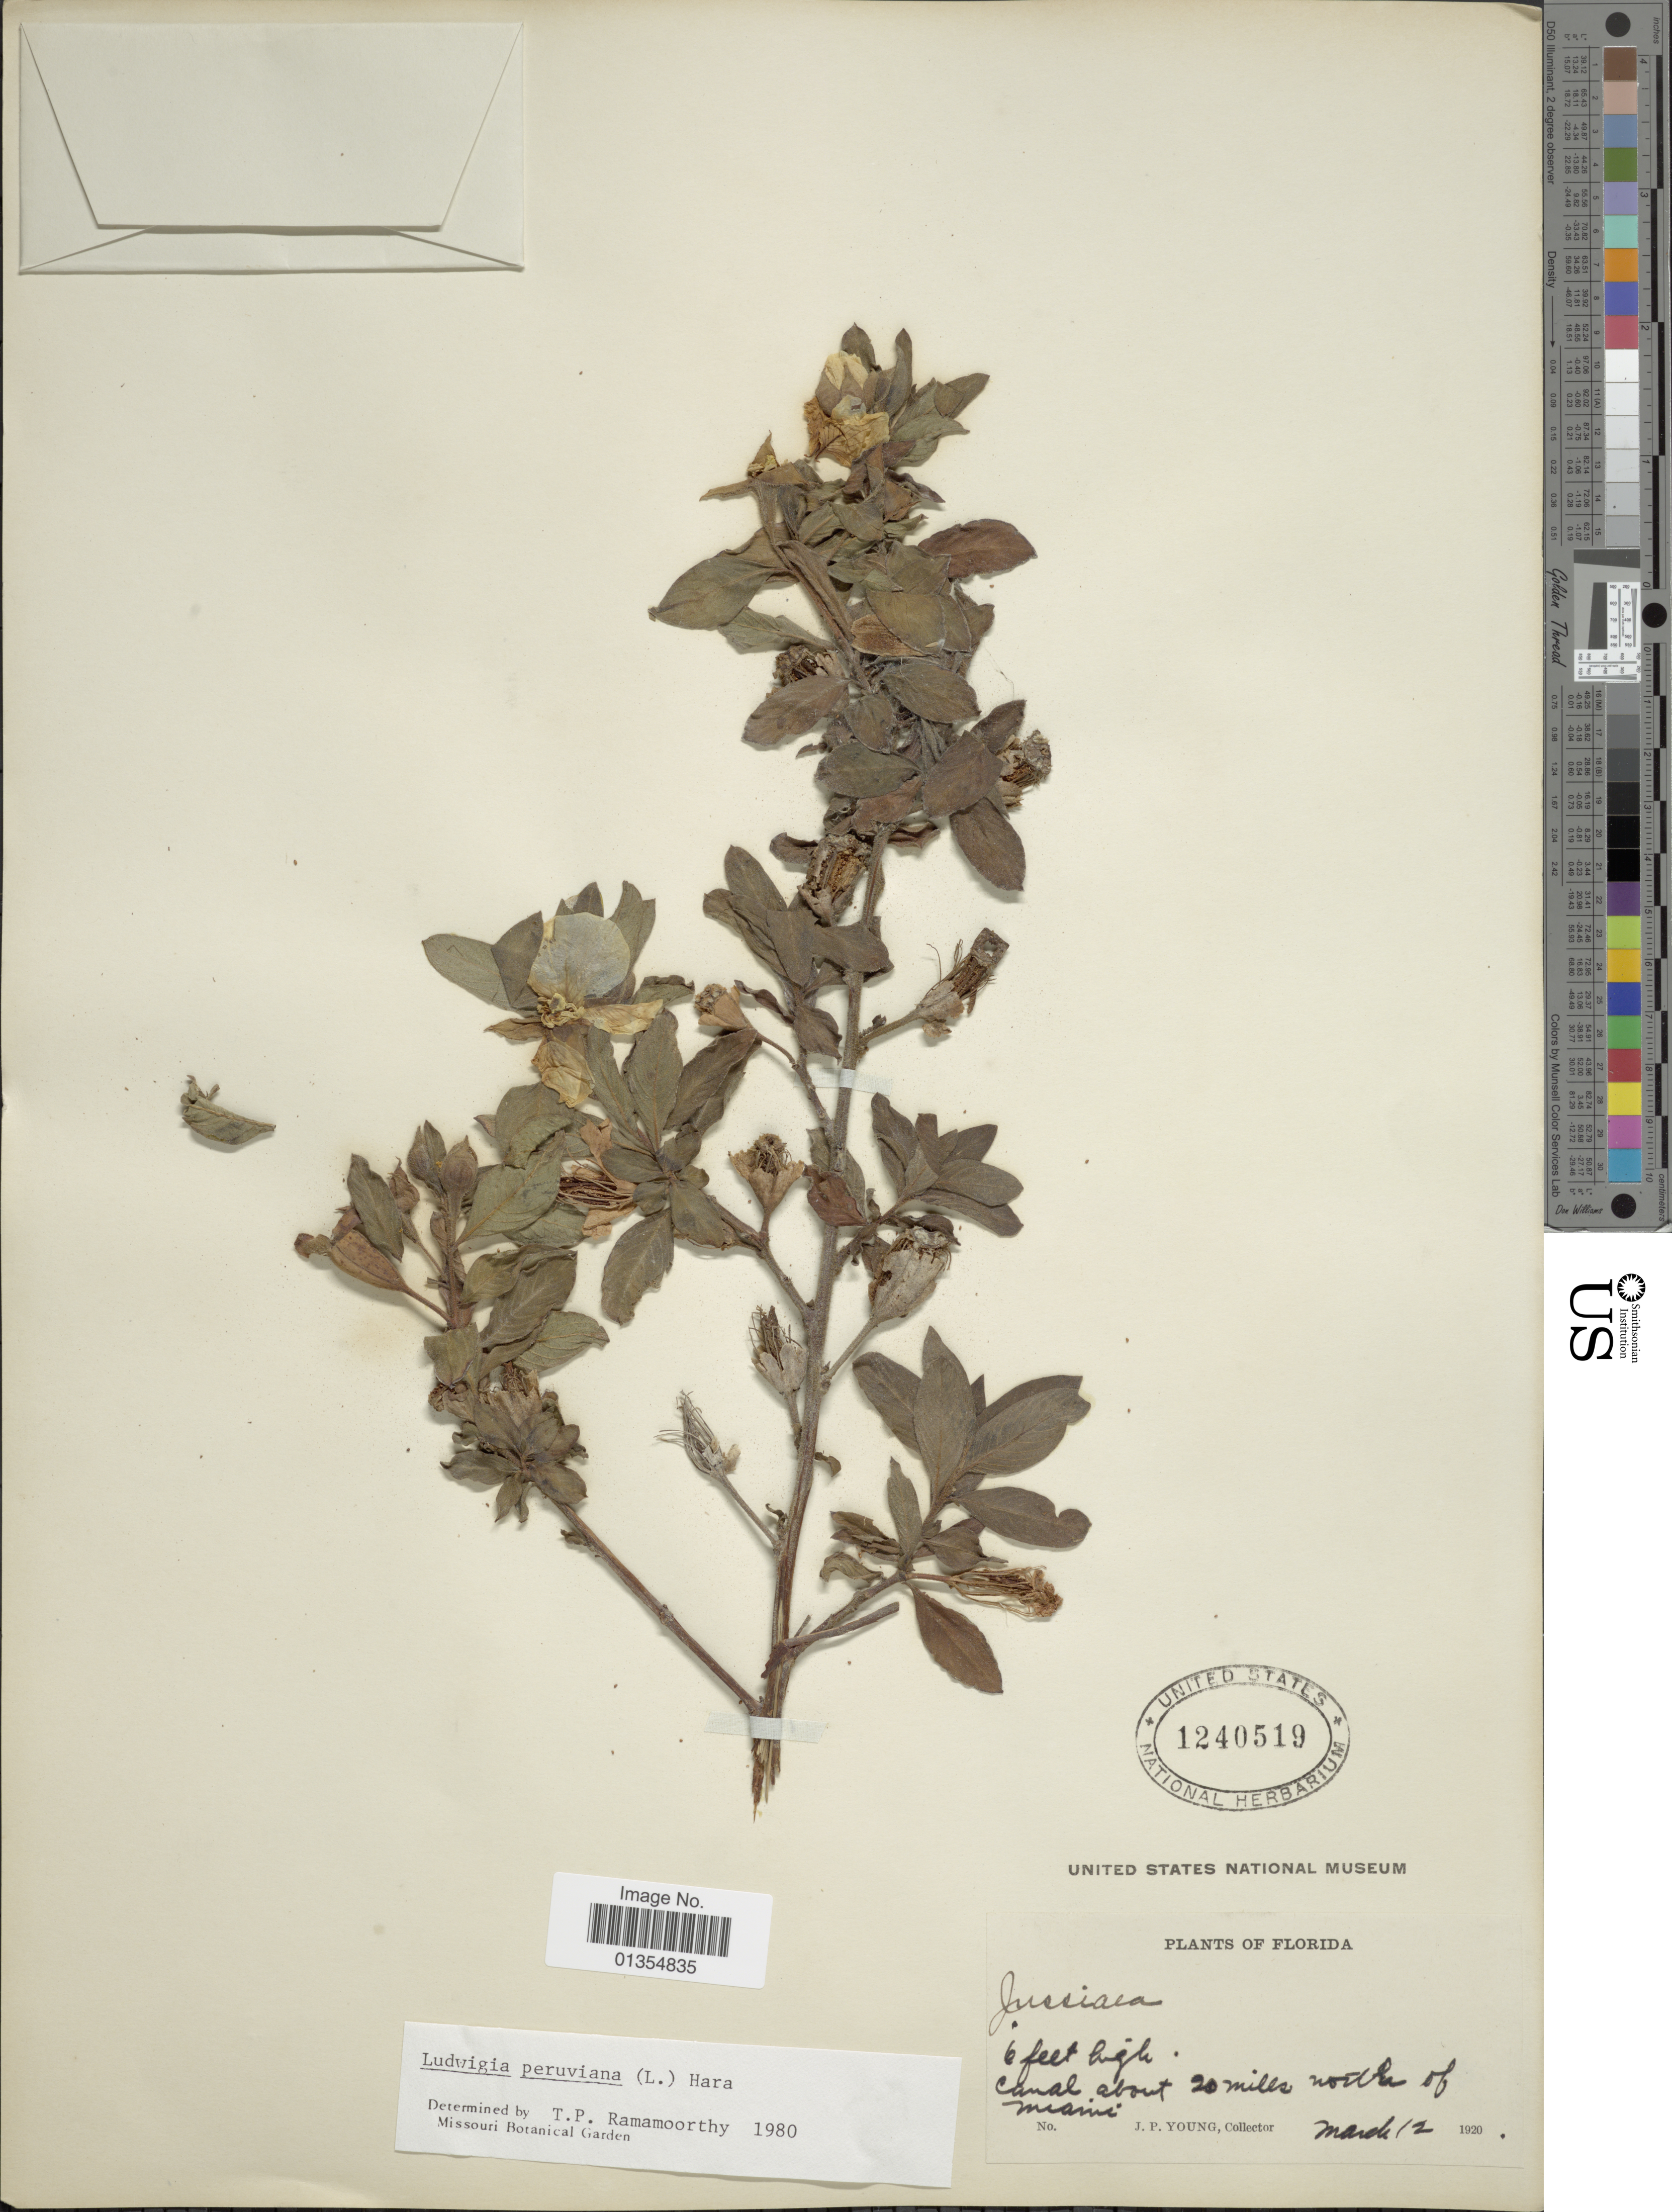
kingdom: Plantae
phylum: Tracheophyta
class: Magnoliopsida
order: Myrtales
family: Onagraceae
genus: Ludwigia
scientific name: Ludwigia peruviana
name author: (L.) H. Hara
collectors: J. P. Young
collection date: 1920-03-12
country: United States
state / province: Florida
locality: Canal about 20 miles north of Miami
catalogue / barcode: US 1240519